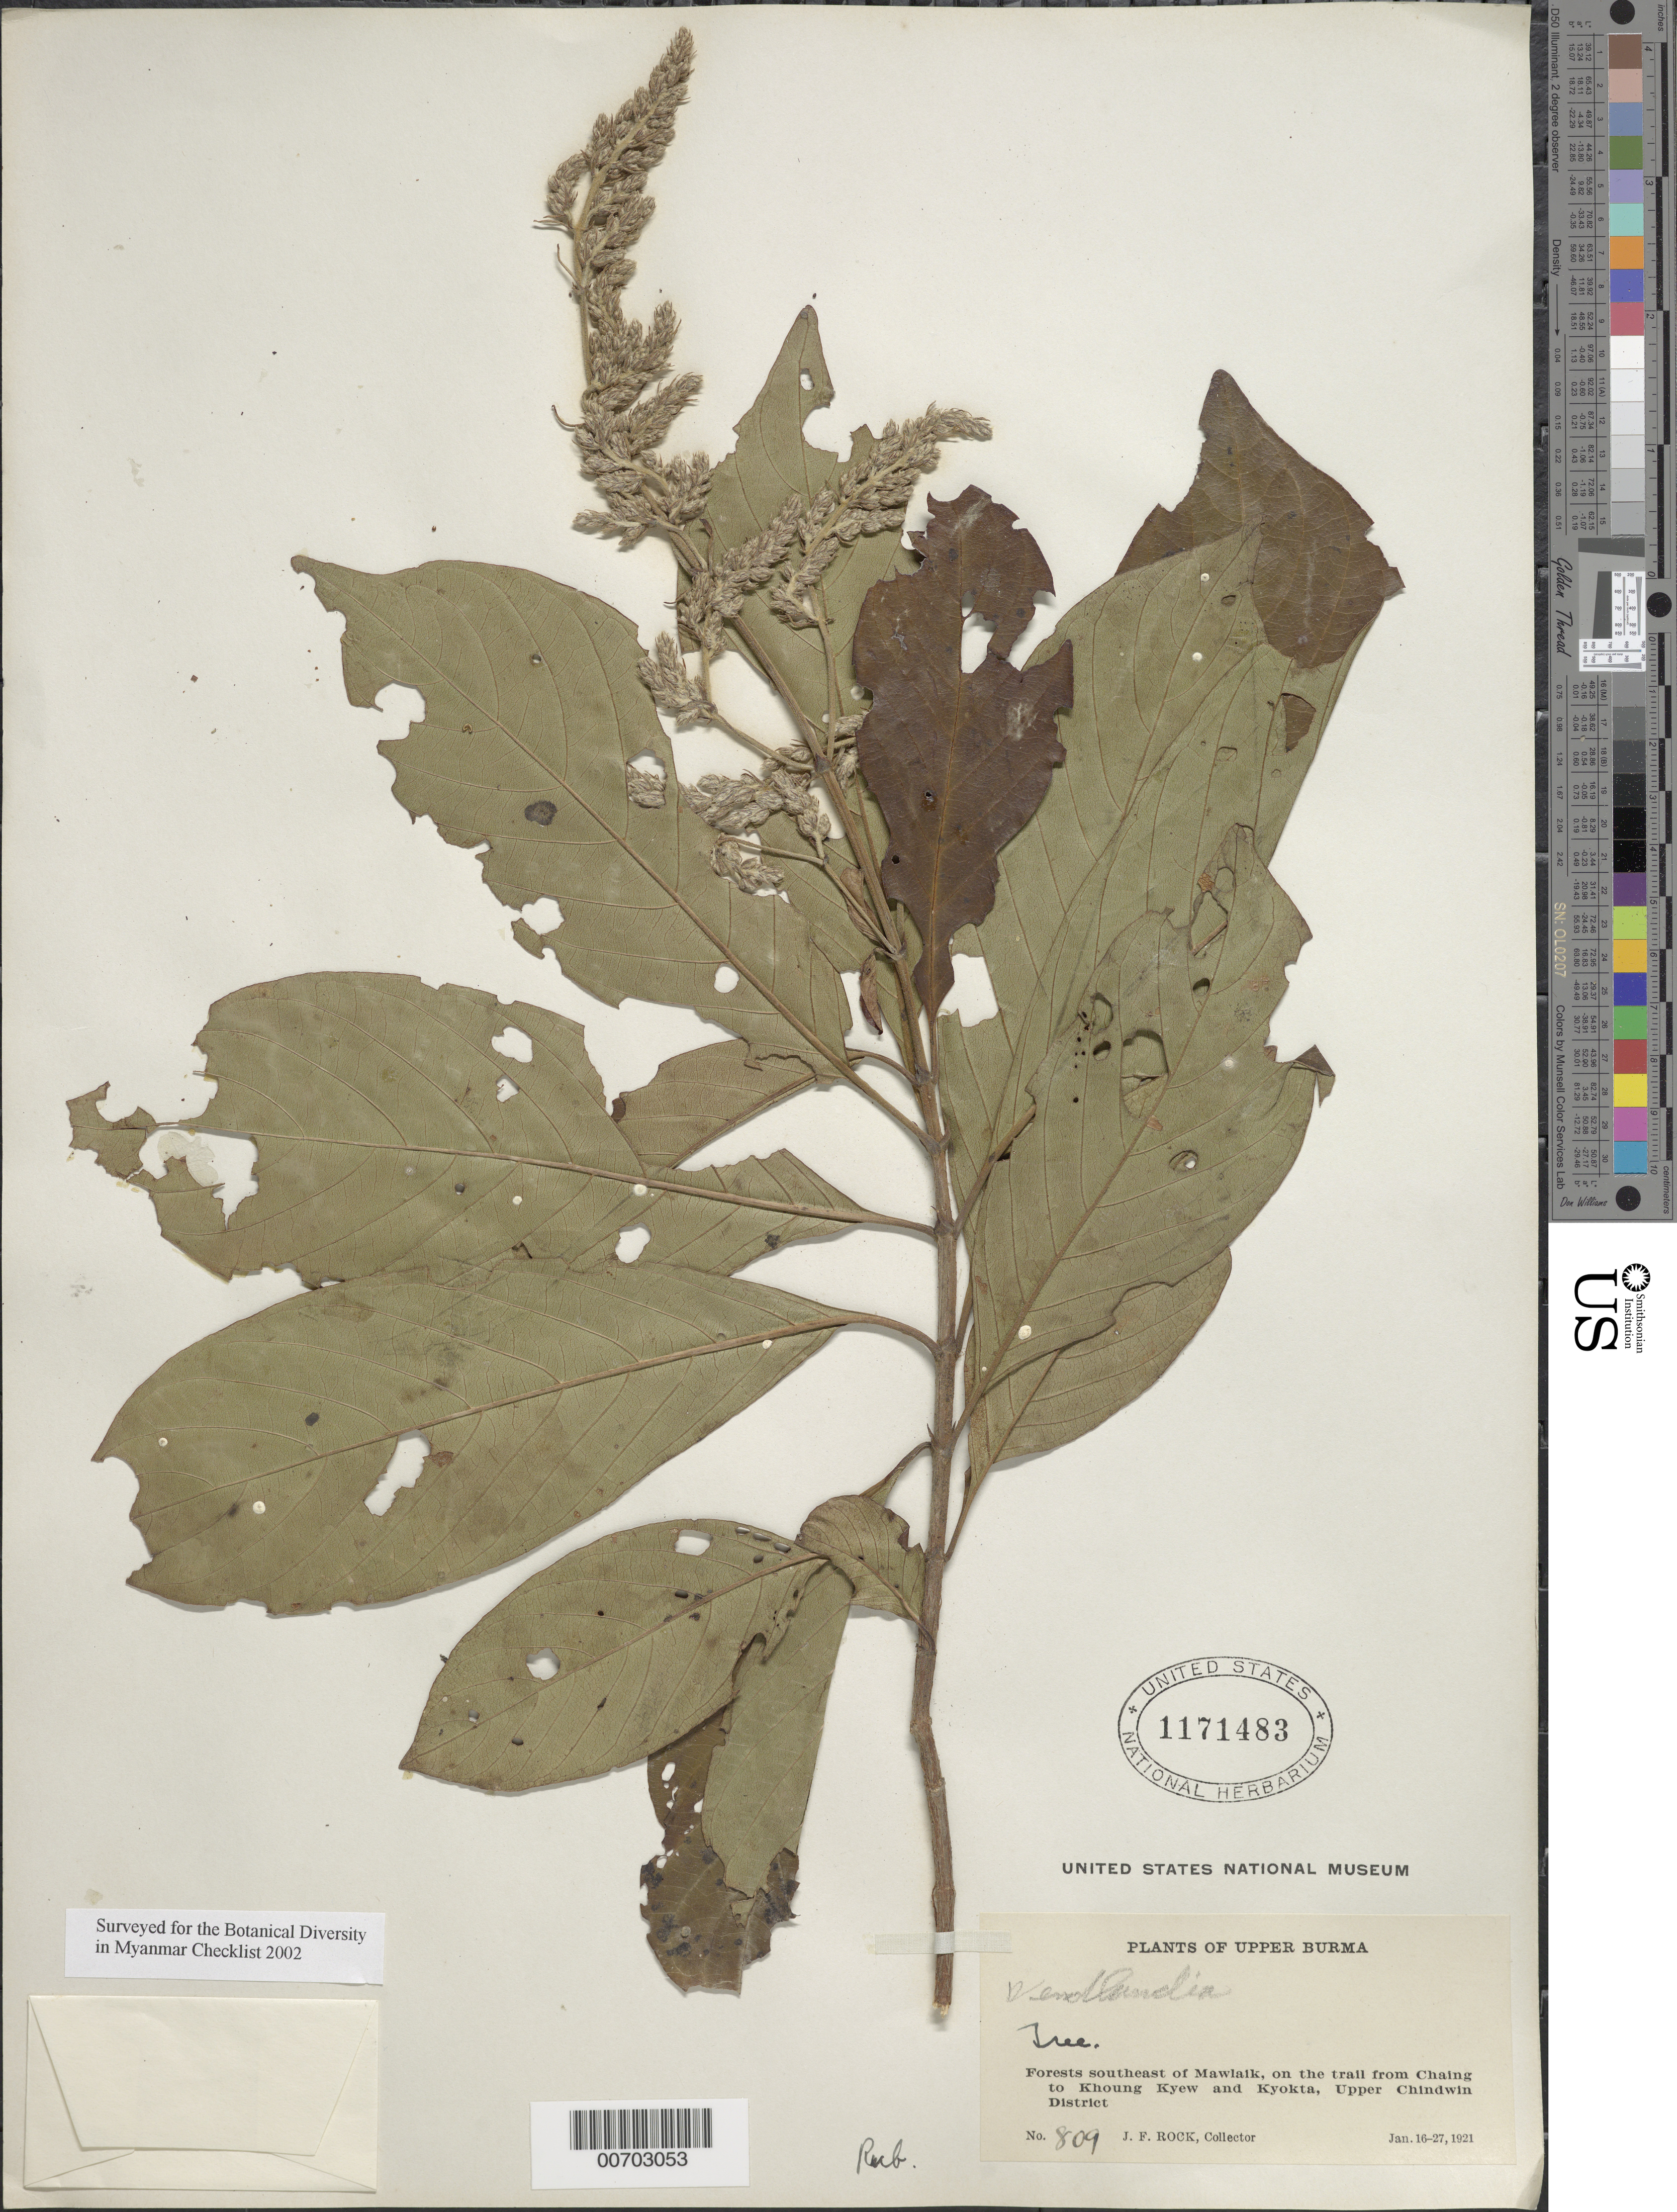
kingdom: Plantae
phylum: Tracheophyta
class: Magnoliopsida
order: Gentianales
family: Rubiaceae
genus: Wendlandia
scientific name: Wendlandia sp.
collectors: J. F. Rock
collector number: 809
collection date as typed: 16 Jan 1921 to 27 Jan 1921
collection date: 1921-01-16/1921-01-27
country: Myanmar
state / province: Sagaing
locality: Upper Chindwin Dist., Mawlaik, SE of, trail from Chaing to Khoung Kyew and Kyokta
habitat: Forest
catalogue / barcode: US 1171483